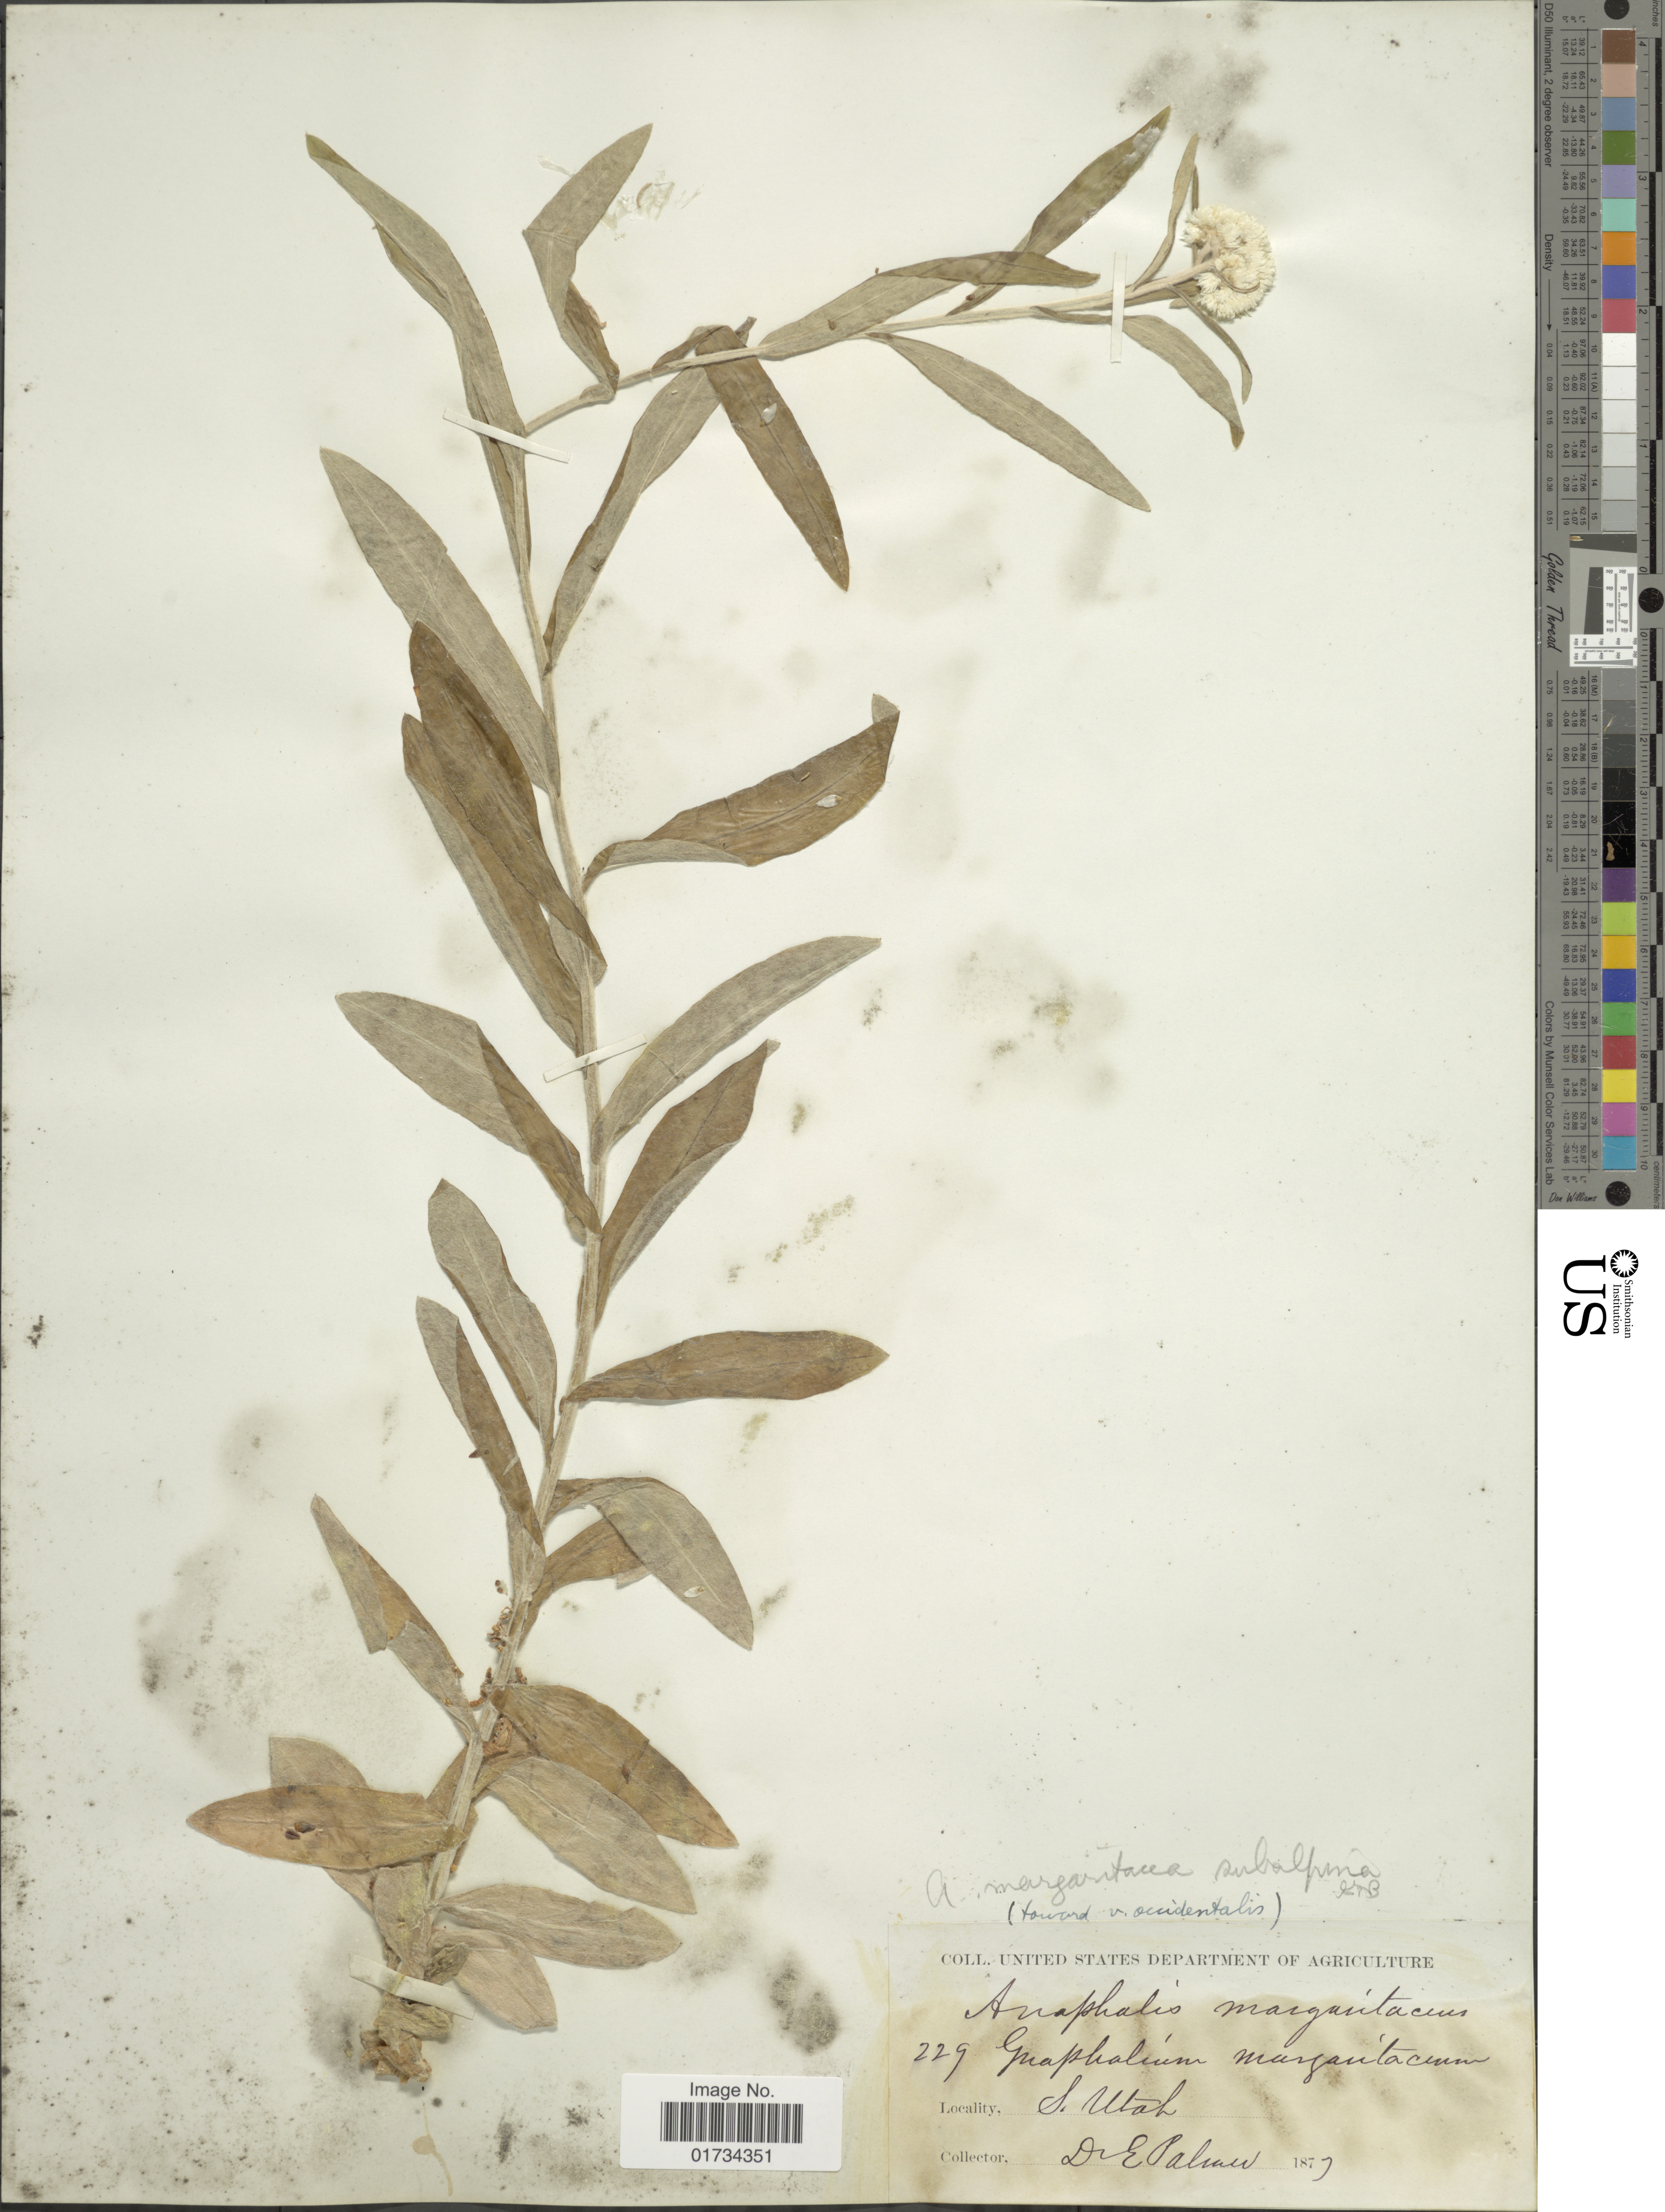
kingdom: Plantae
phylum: Tracheophyta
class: Magnoliopsida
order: Asterales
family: Asteraceae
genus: Anaphalis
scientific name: Anaphalis subalpina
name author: (A. Gray) Rydb.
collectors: E. Palmer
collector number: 229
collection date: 1879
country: United States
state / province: Utah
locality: S. Utah